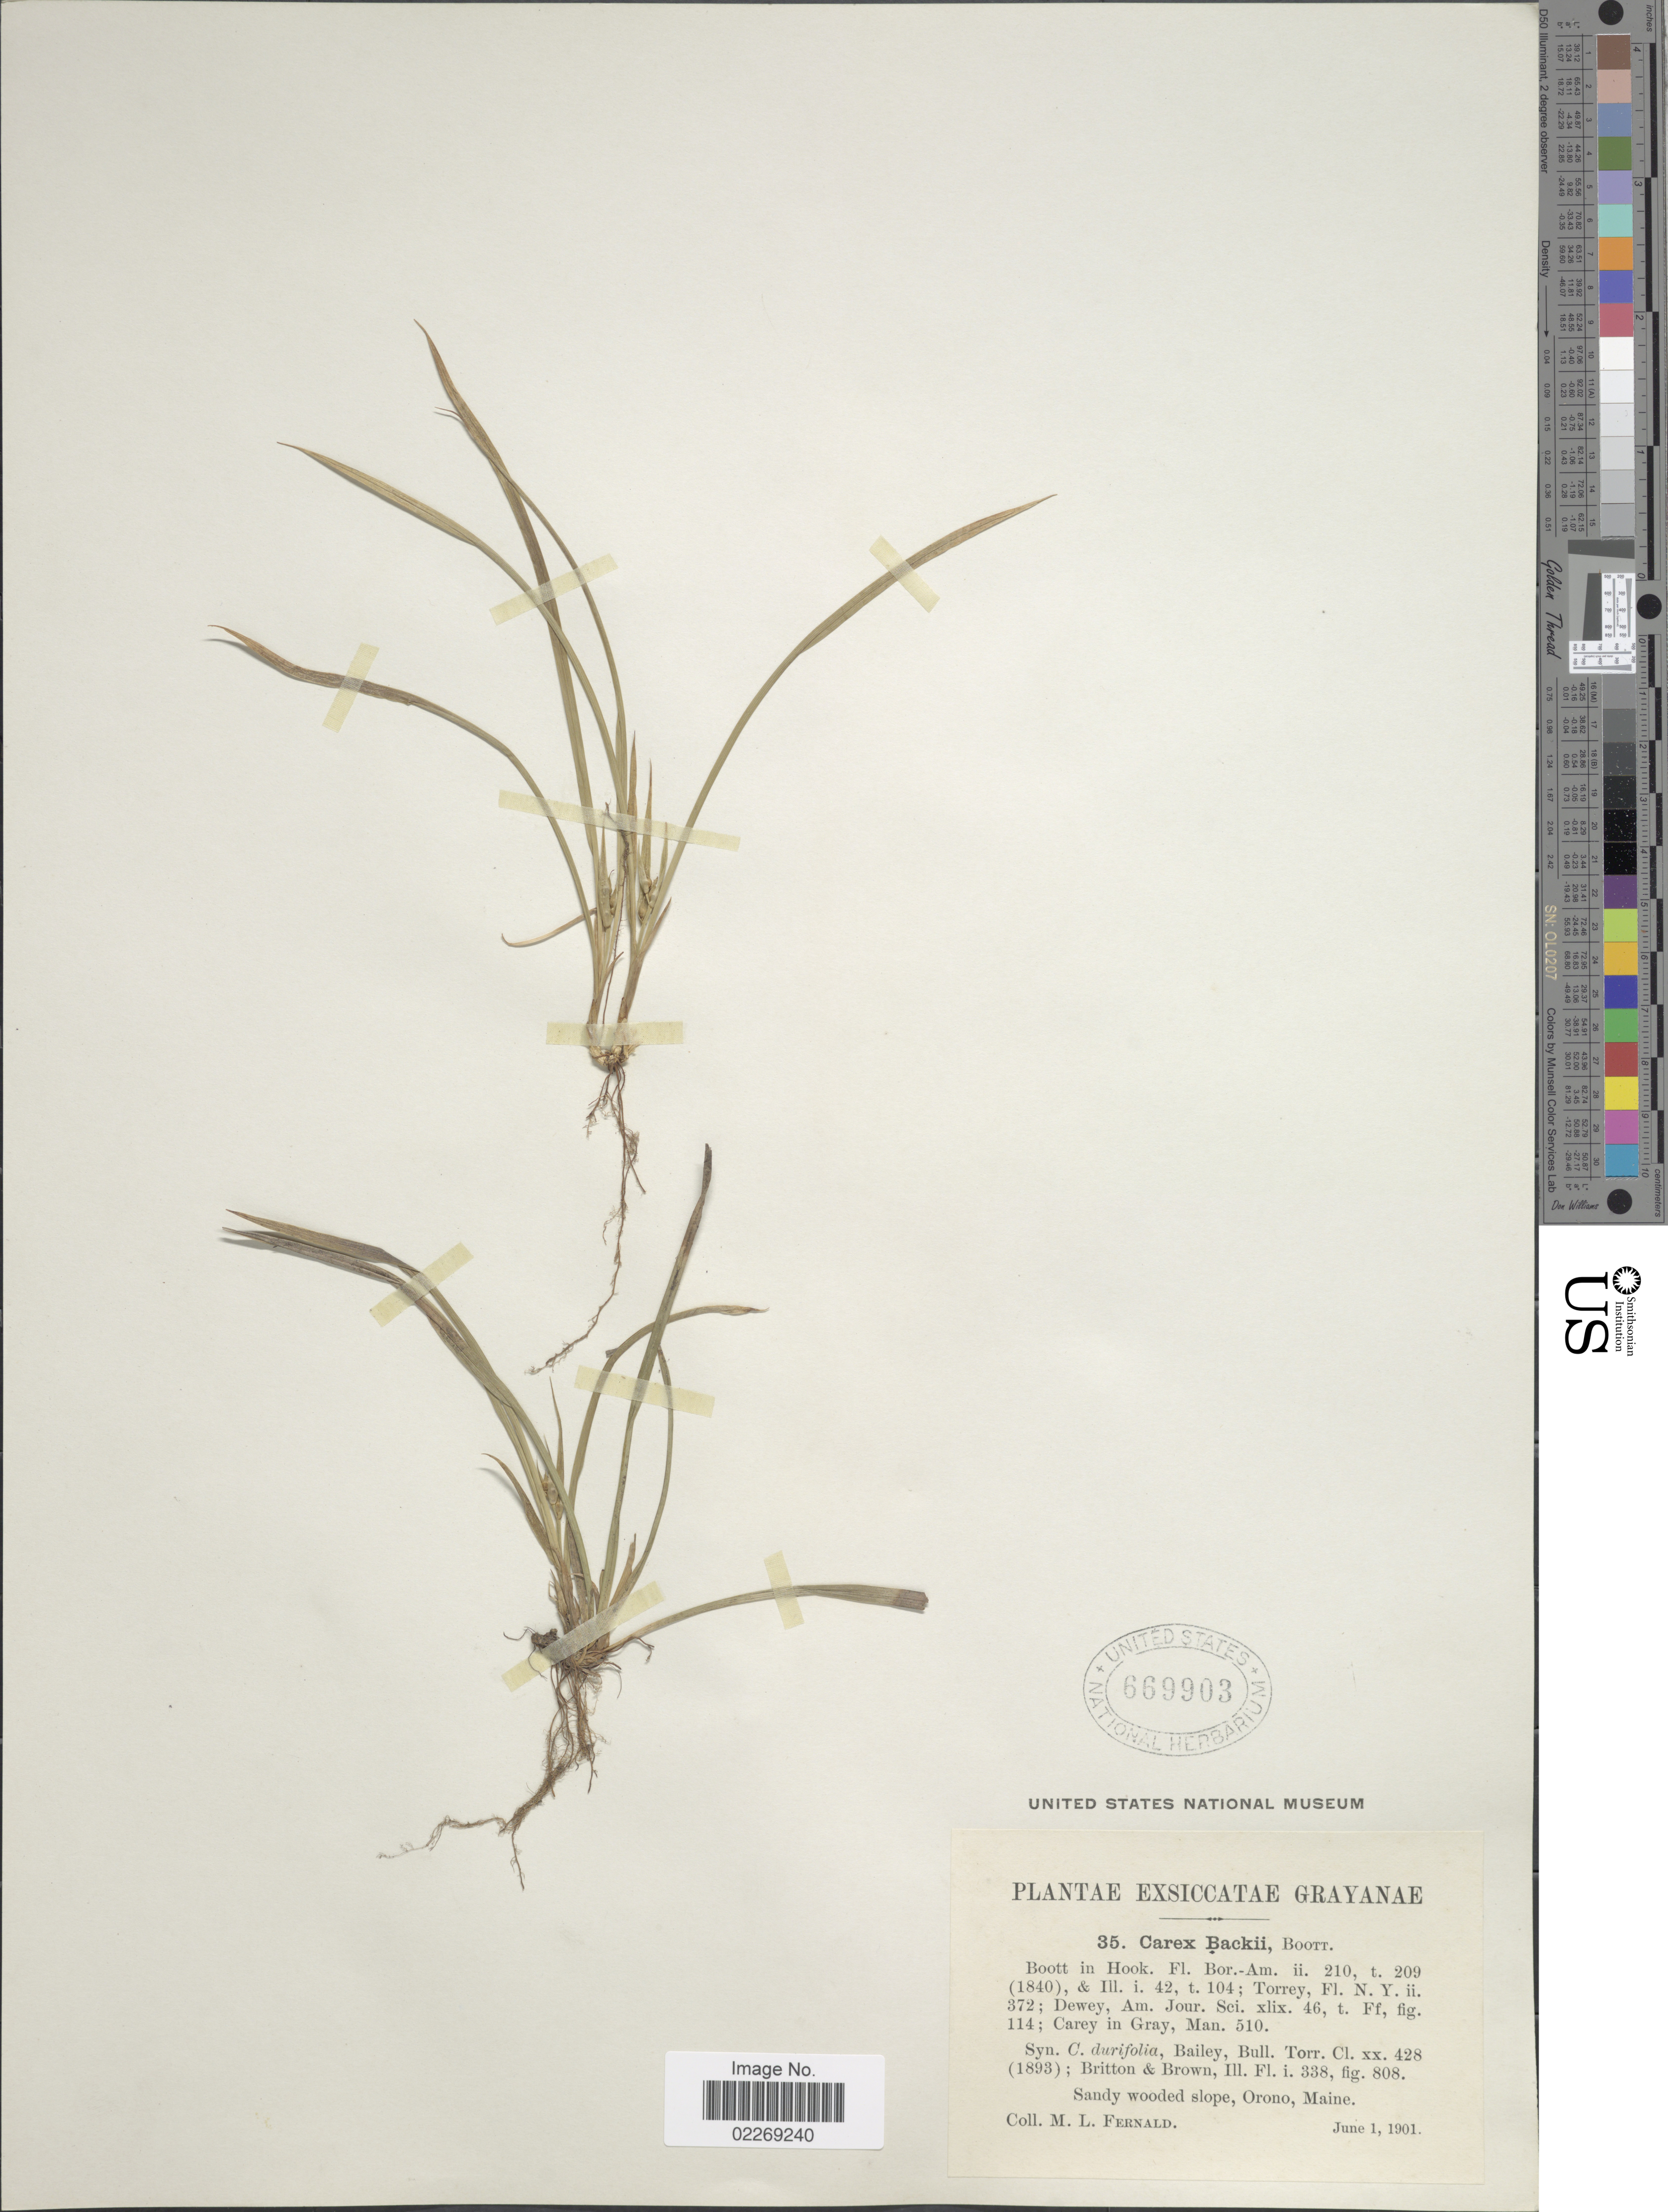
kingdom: Plantae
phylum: Tracheophyta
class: Liliopsida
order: Poales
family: Cyperaceae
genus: Carex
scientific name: Carex backii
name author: Boott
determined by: Strong, Mark T., (BOT), Smithsonian Institution - National Museum of Natural History (UNITED STATES)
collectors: M. L. Fernald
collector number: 35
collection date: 1901-06-01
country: United States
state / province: Maine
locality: Orono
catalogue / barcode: US 669903